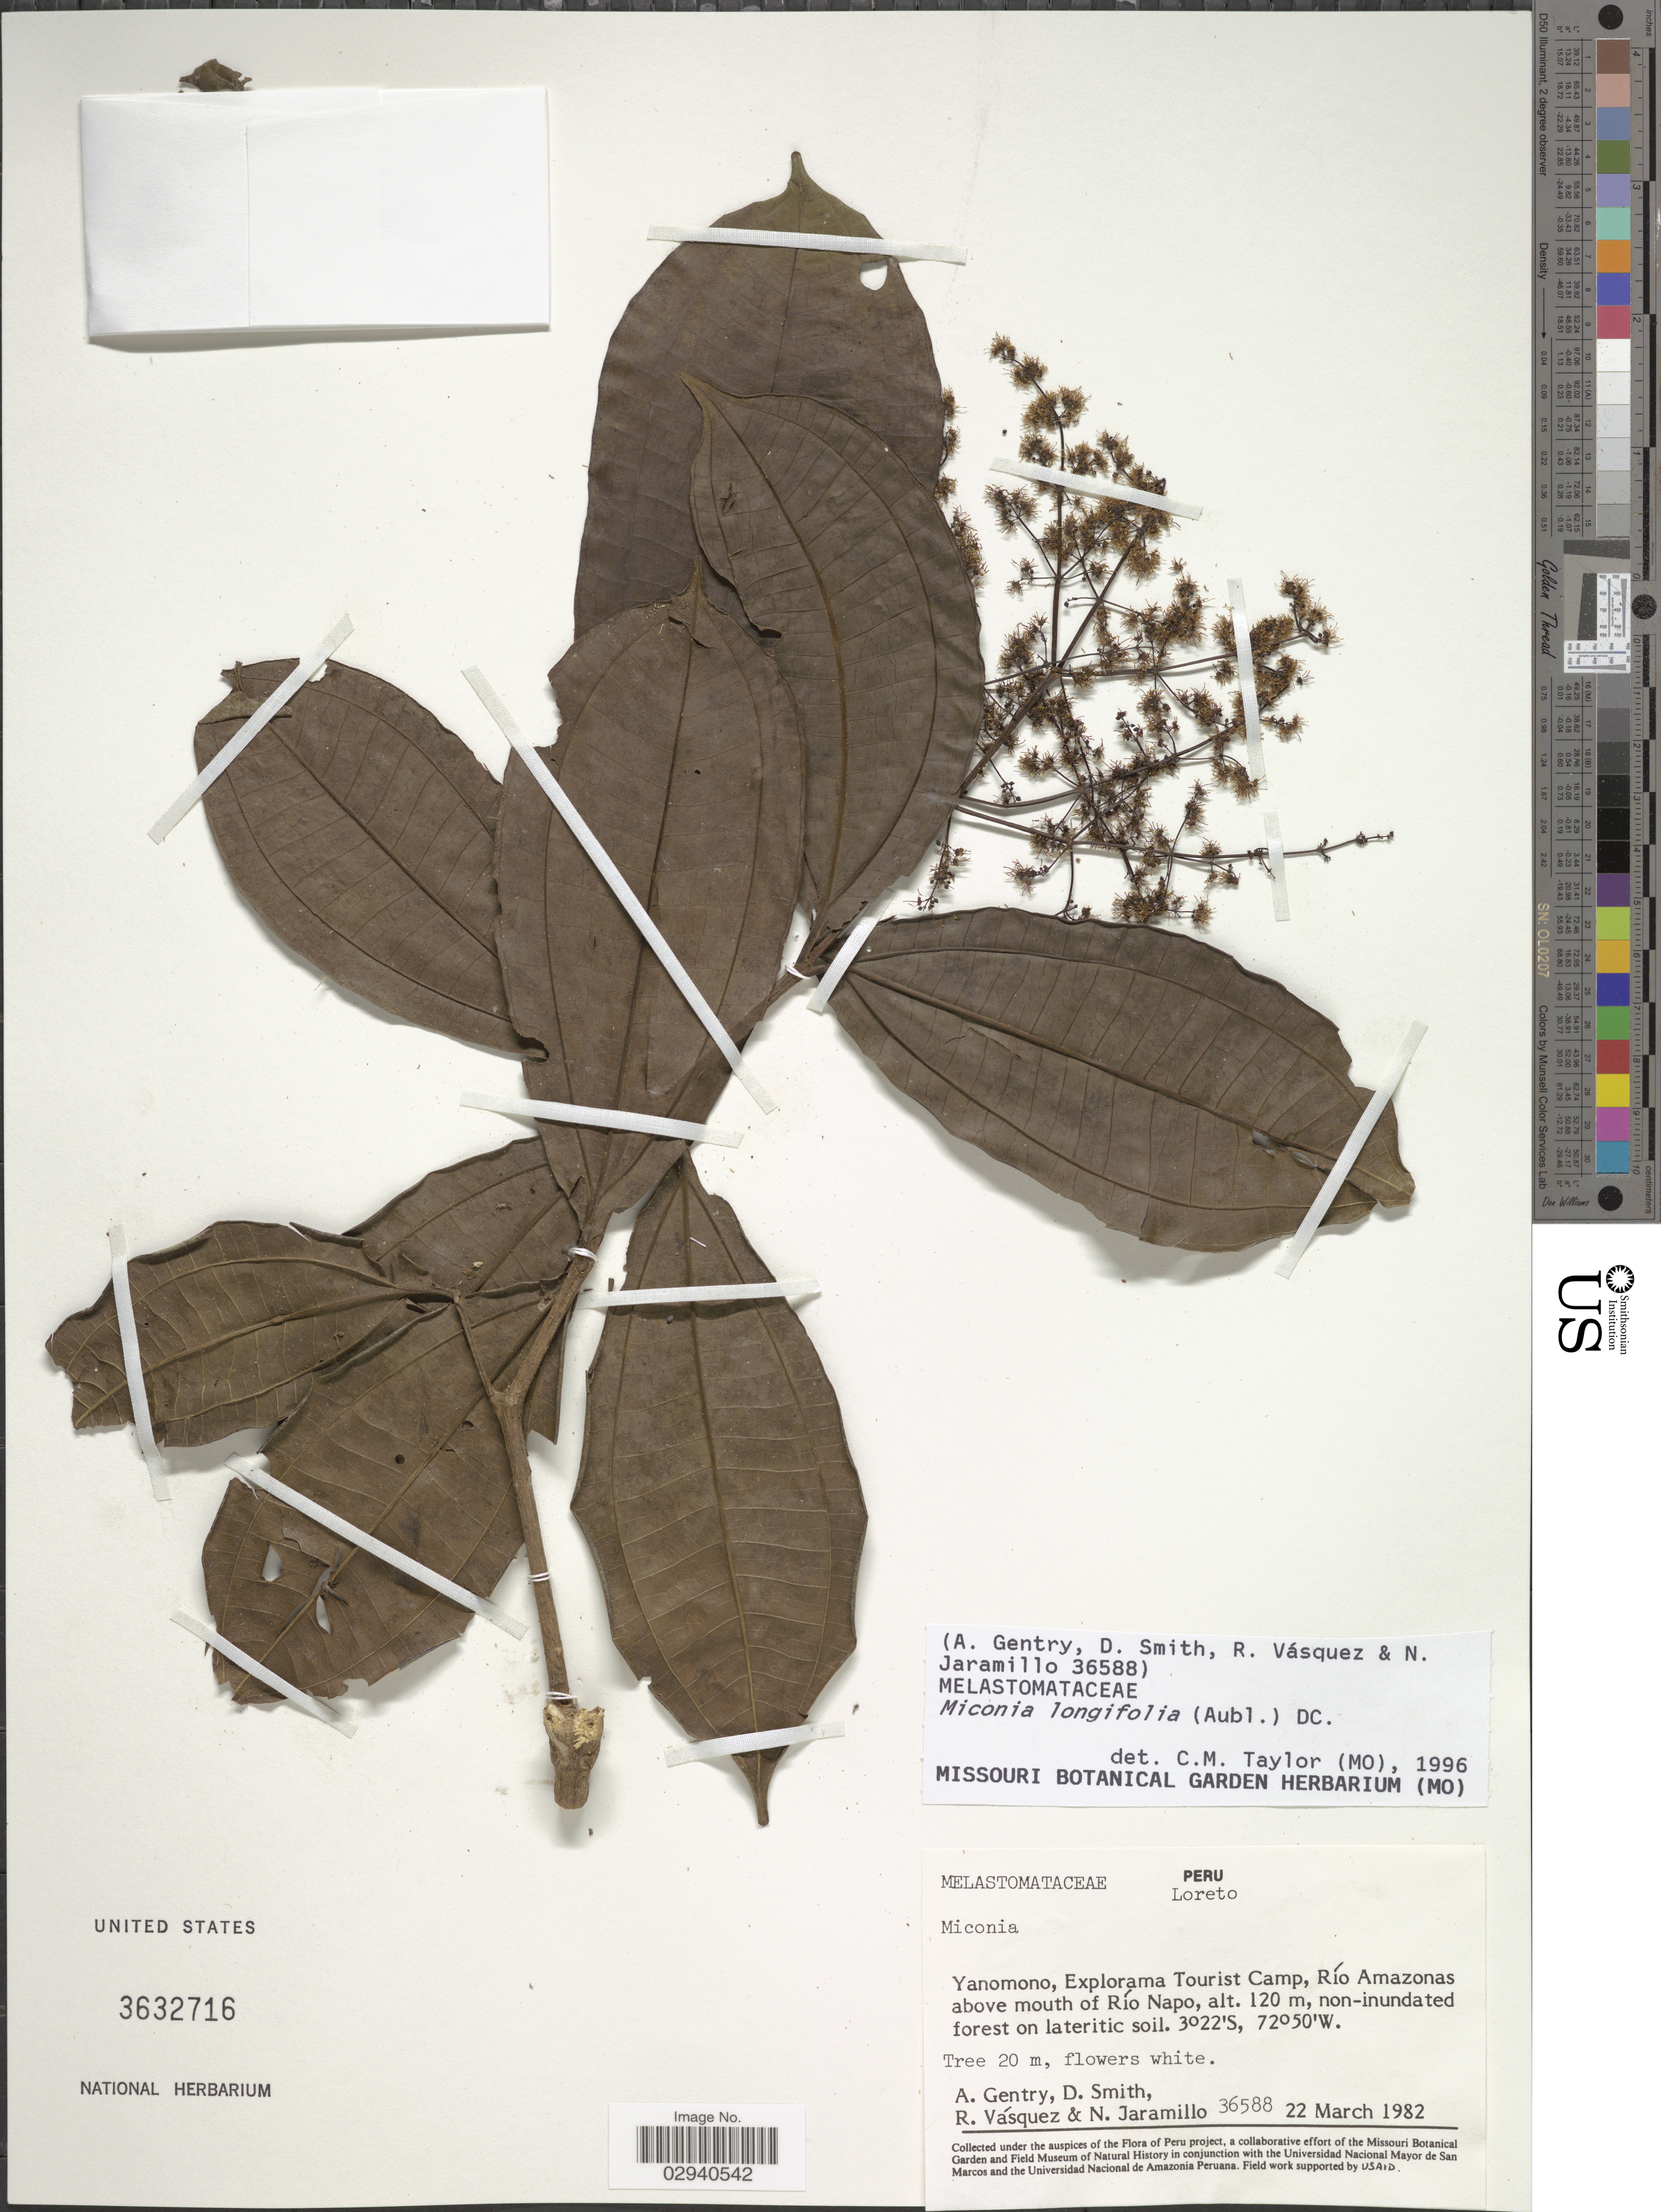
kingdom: Plantae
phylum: Tracheophyta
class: Magnoliopsida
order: Myrtales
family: Melastomataceae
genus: Miconia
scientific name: Miconia longifolia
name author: (Aubl.) DC.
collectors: A. H. Gentry, D. Smith, R. Vásquez & N. Jaramillo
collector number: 36588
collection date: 1982-03-22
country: Peru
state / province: Loreto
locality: Yanomono, Explorama Touris Camp, Río Amazonas above mouth of Río Napo.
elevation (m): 120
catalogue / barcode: US 3632716